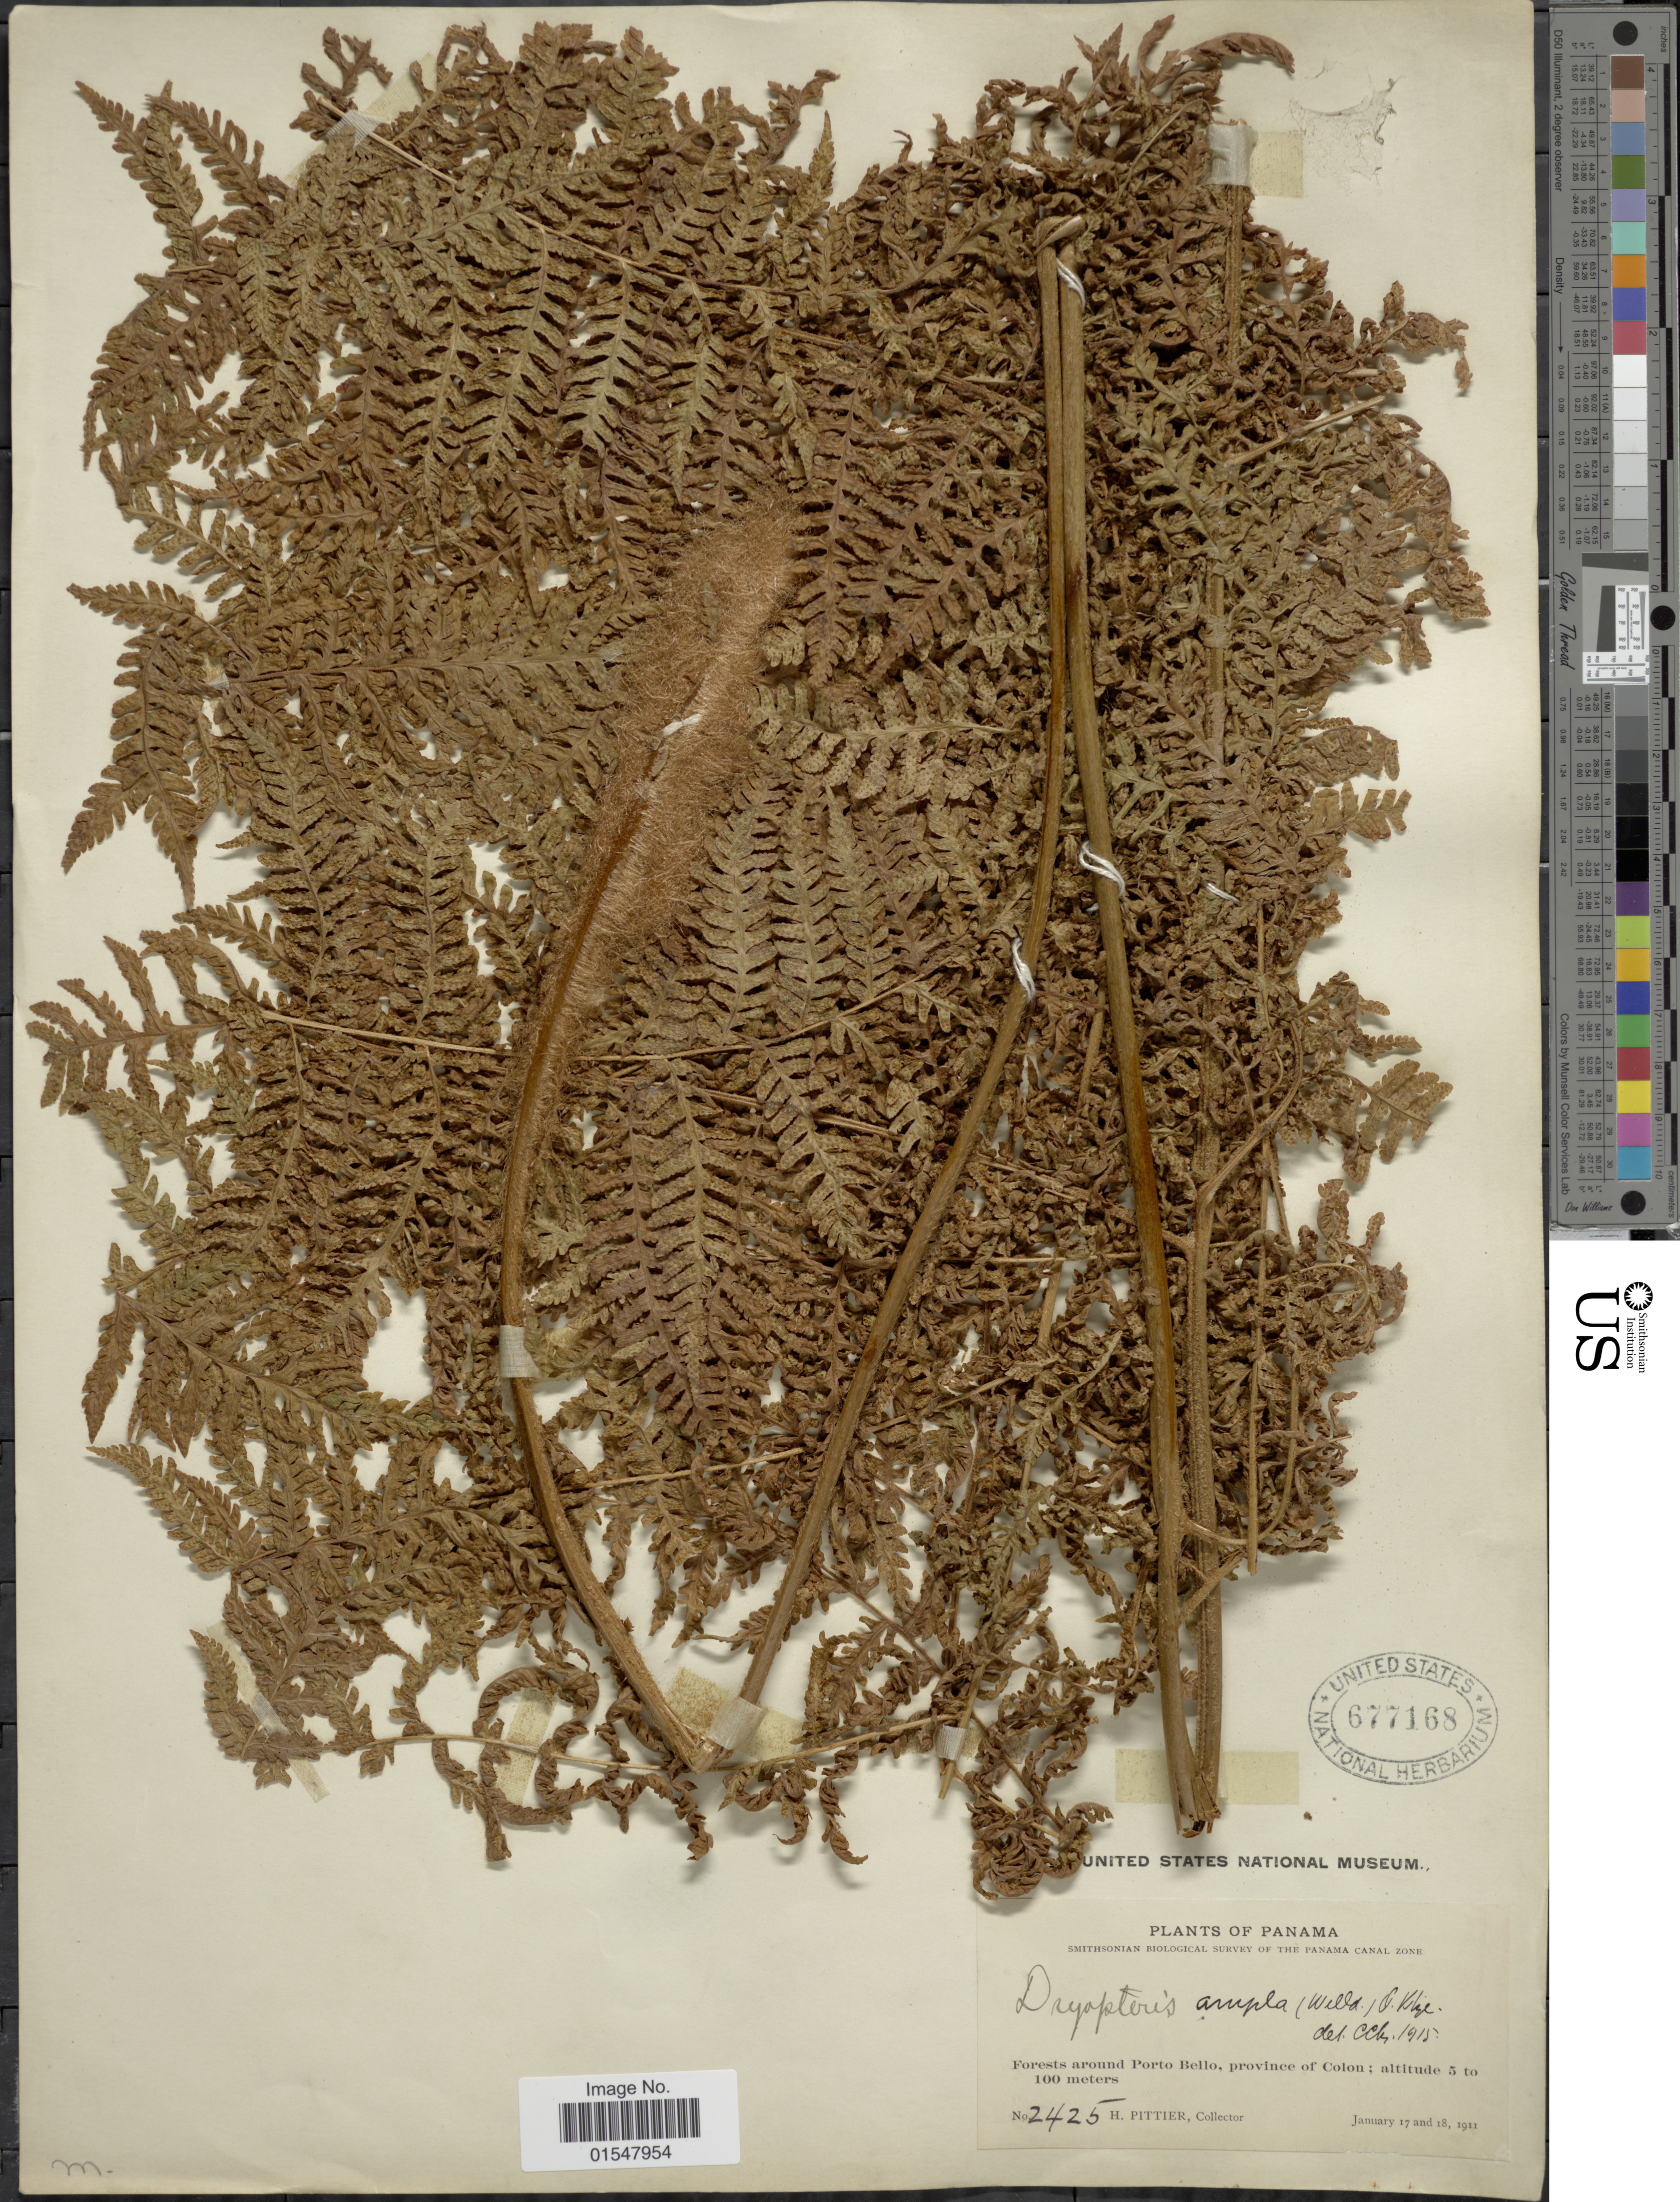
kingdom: Plantae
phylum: Tracheophyta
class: Polypodiopsida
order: Polypodiales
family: Dryopteridaceae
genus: Ctenitis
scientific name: Ctenitis sloanei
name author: (Poepp. ex Spreng.) C.V. Morton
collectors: H. F. Pittier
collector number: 2425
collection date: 1911-01-17/1911-01-18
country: Panama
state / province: Colón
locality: Panama, the Panama Canal zone, Forests around Porto Bello, province of Colon.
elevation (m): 5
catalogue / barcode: US 677168